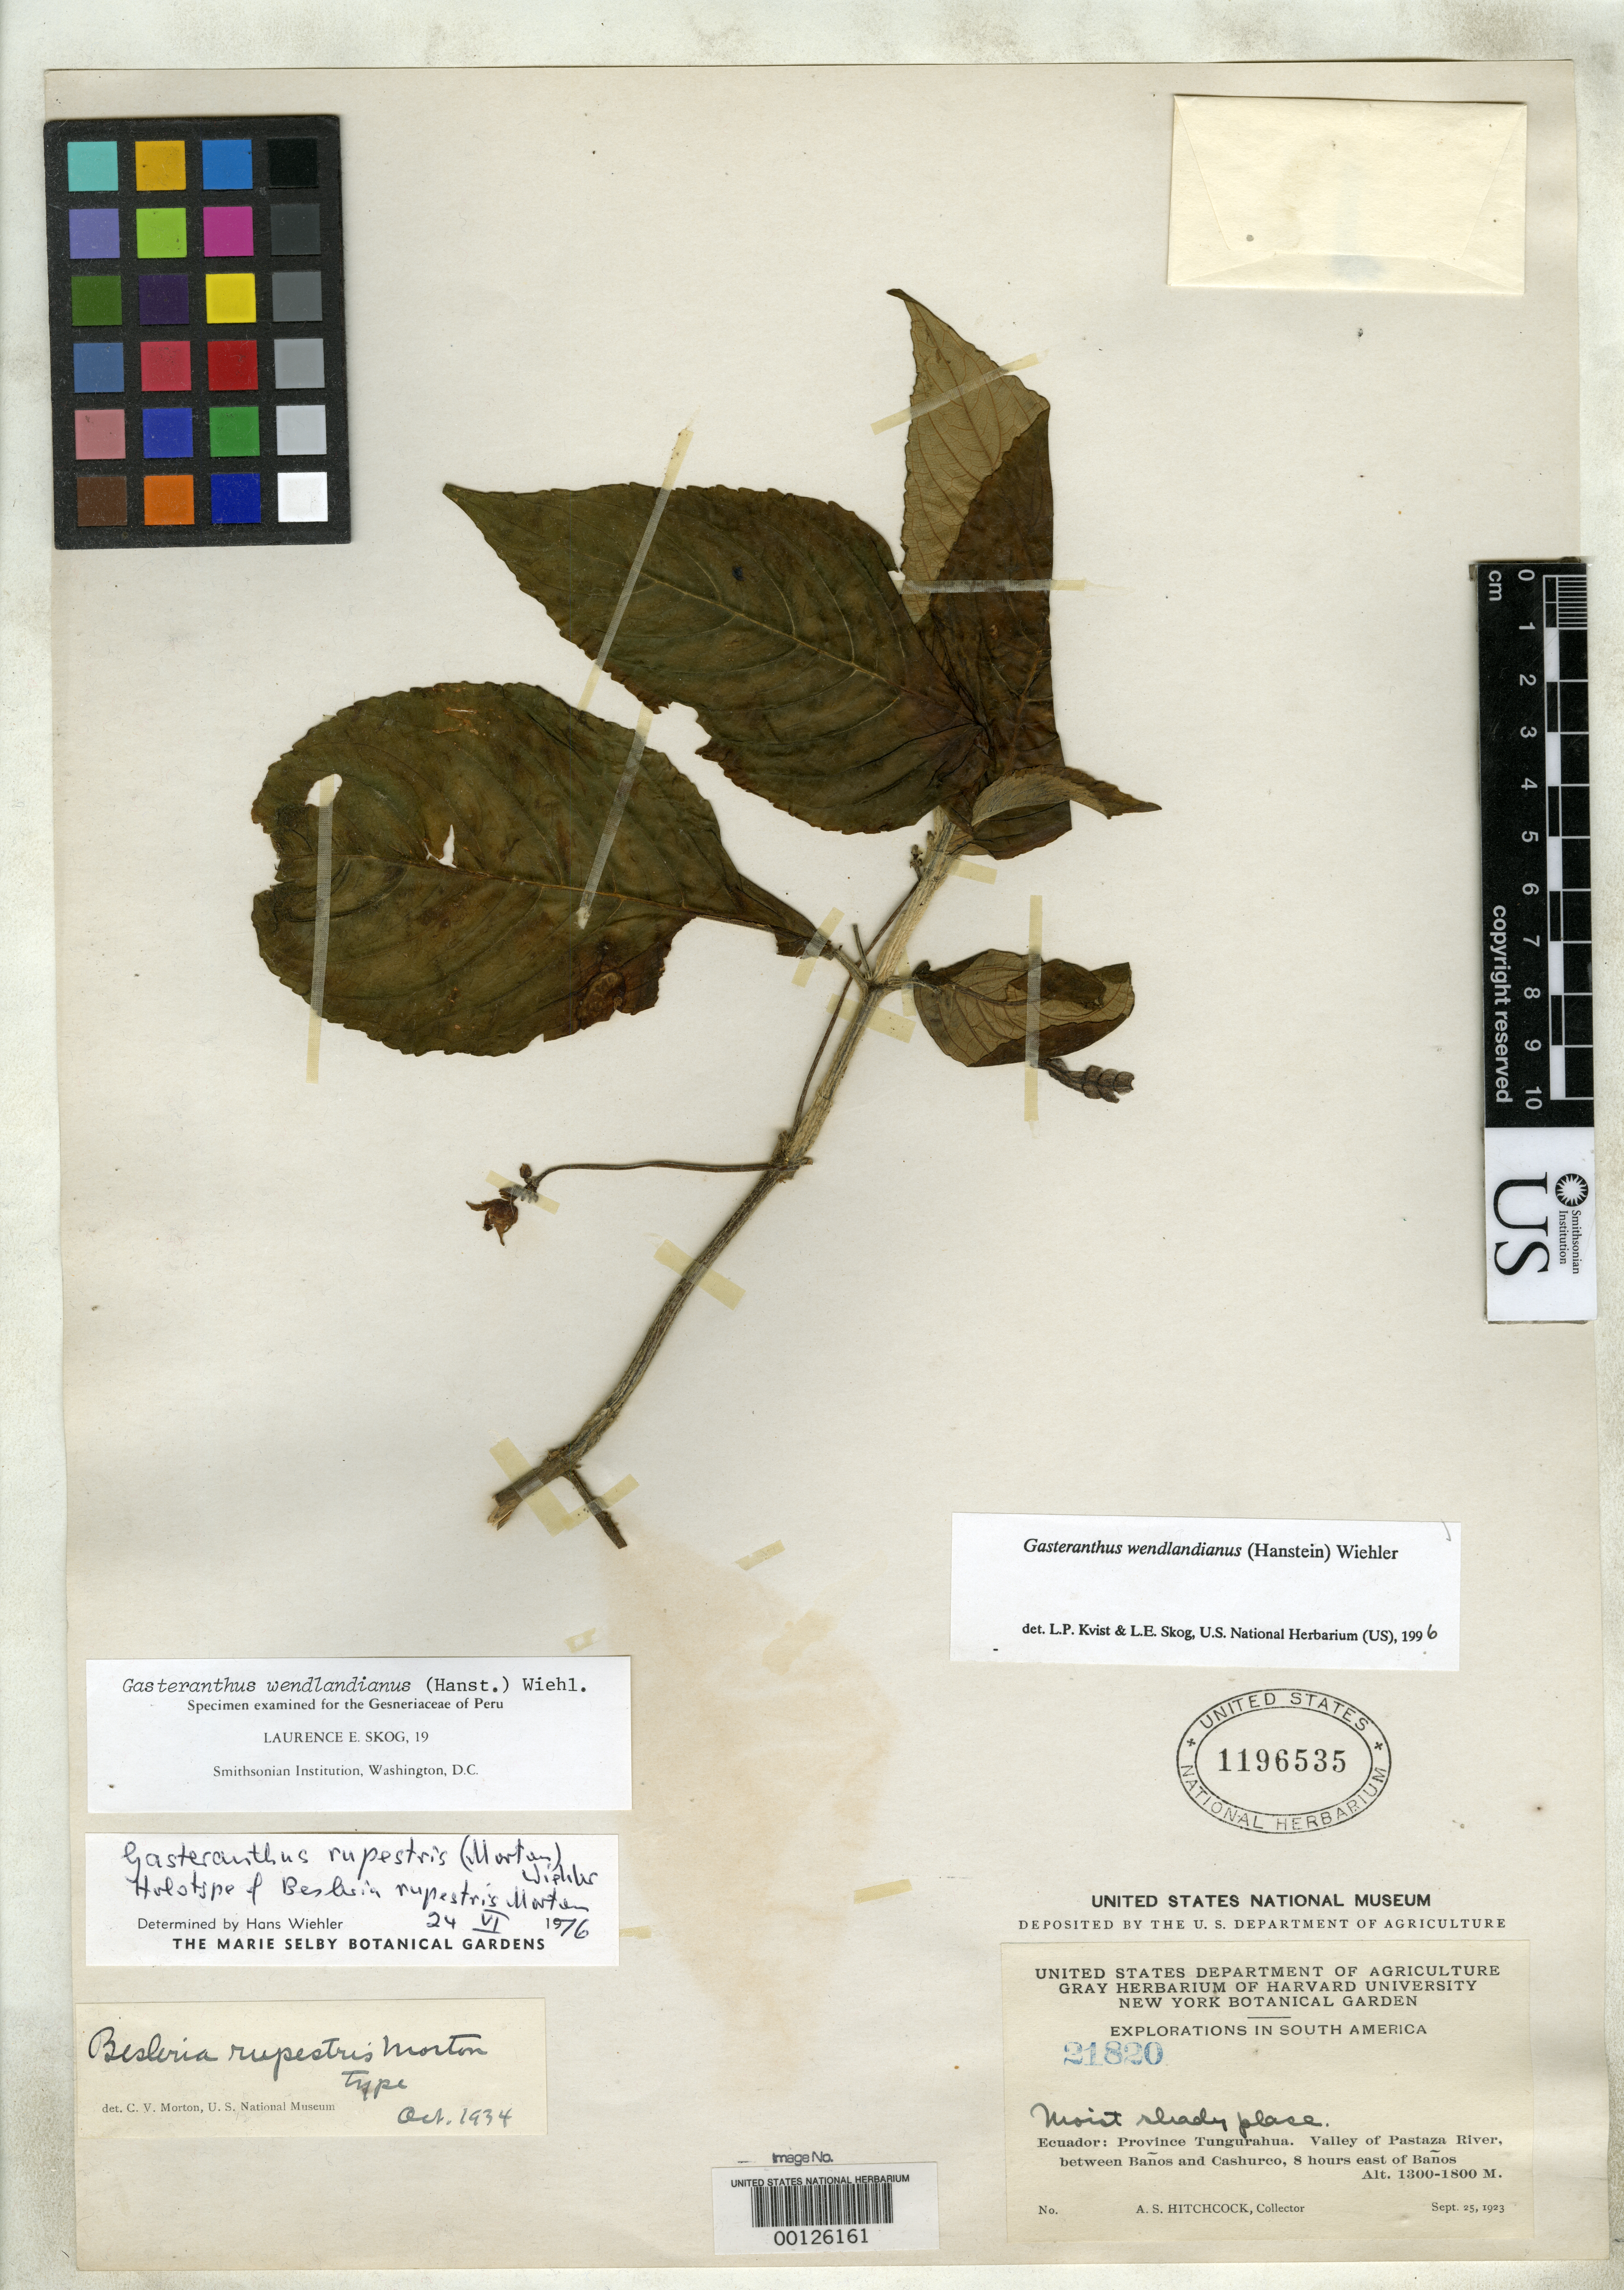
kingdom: Plantae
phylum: Tracheophyta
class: Magnoliopsida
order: Lamiales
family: Gesneriaceae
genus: Besleria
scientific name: Besleria rupestris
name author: C.V. Morton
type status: Holotype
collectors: A. S. Hitchcock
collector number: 21820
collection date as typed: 25 Sep 1923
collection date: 1923-09-25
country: Ecuador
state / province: Tungurahua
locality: Between Banos & Cashurco, Valley of Pastaza River.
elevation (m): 1300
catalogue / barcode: US 1196535